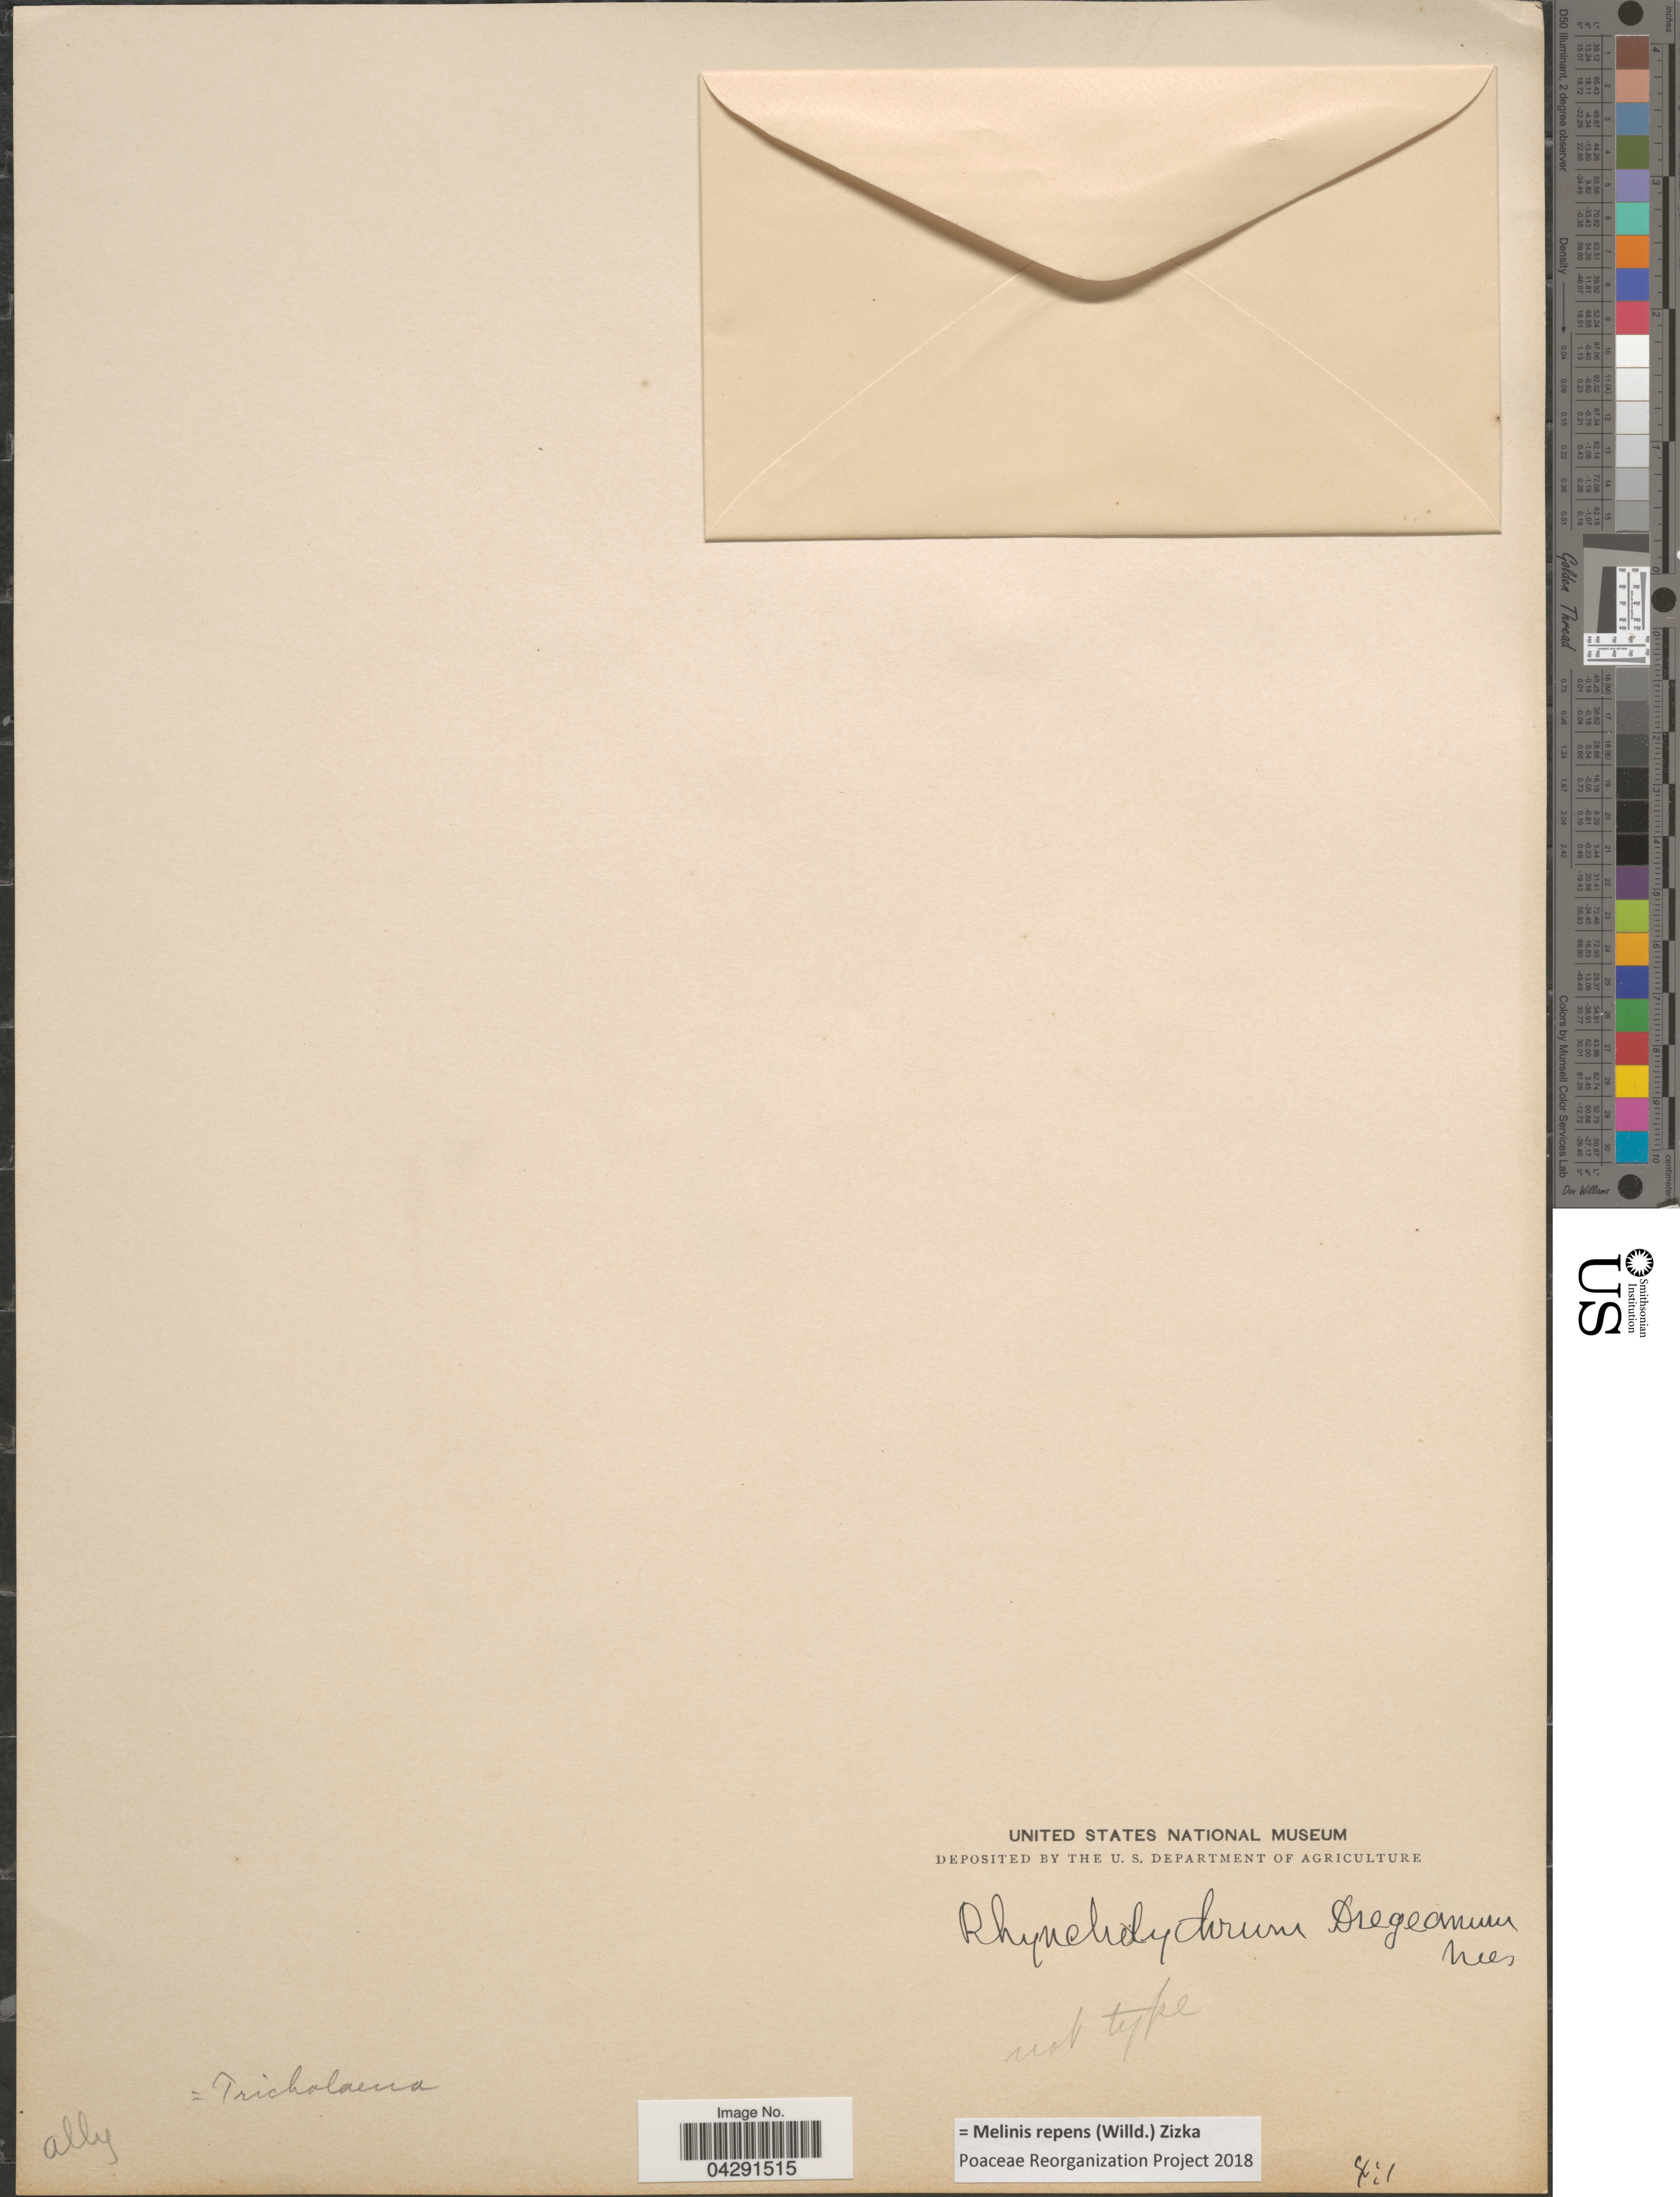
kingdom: Plantae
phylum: Tracheophyta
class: Liliopsida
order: Poales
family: Poaceae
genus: Melinis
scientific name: Melinis repens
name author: (Willd.) Zizka